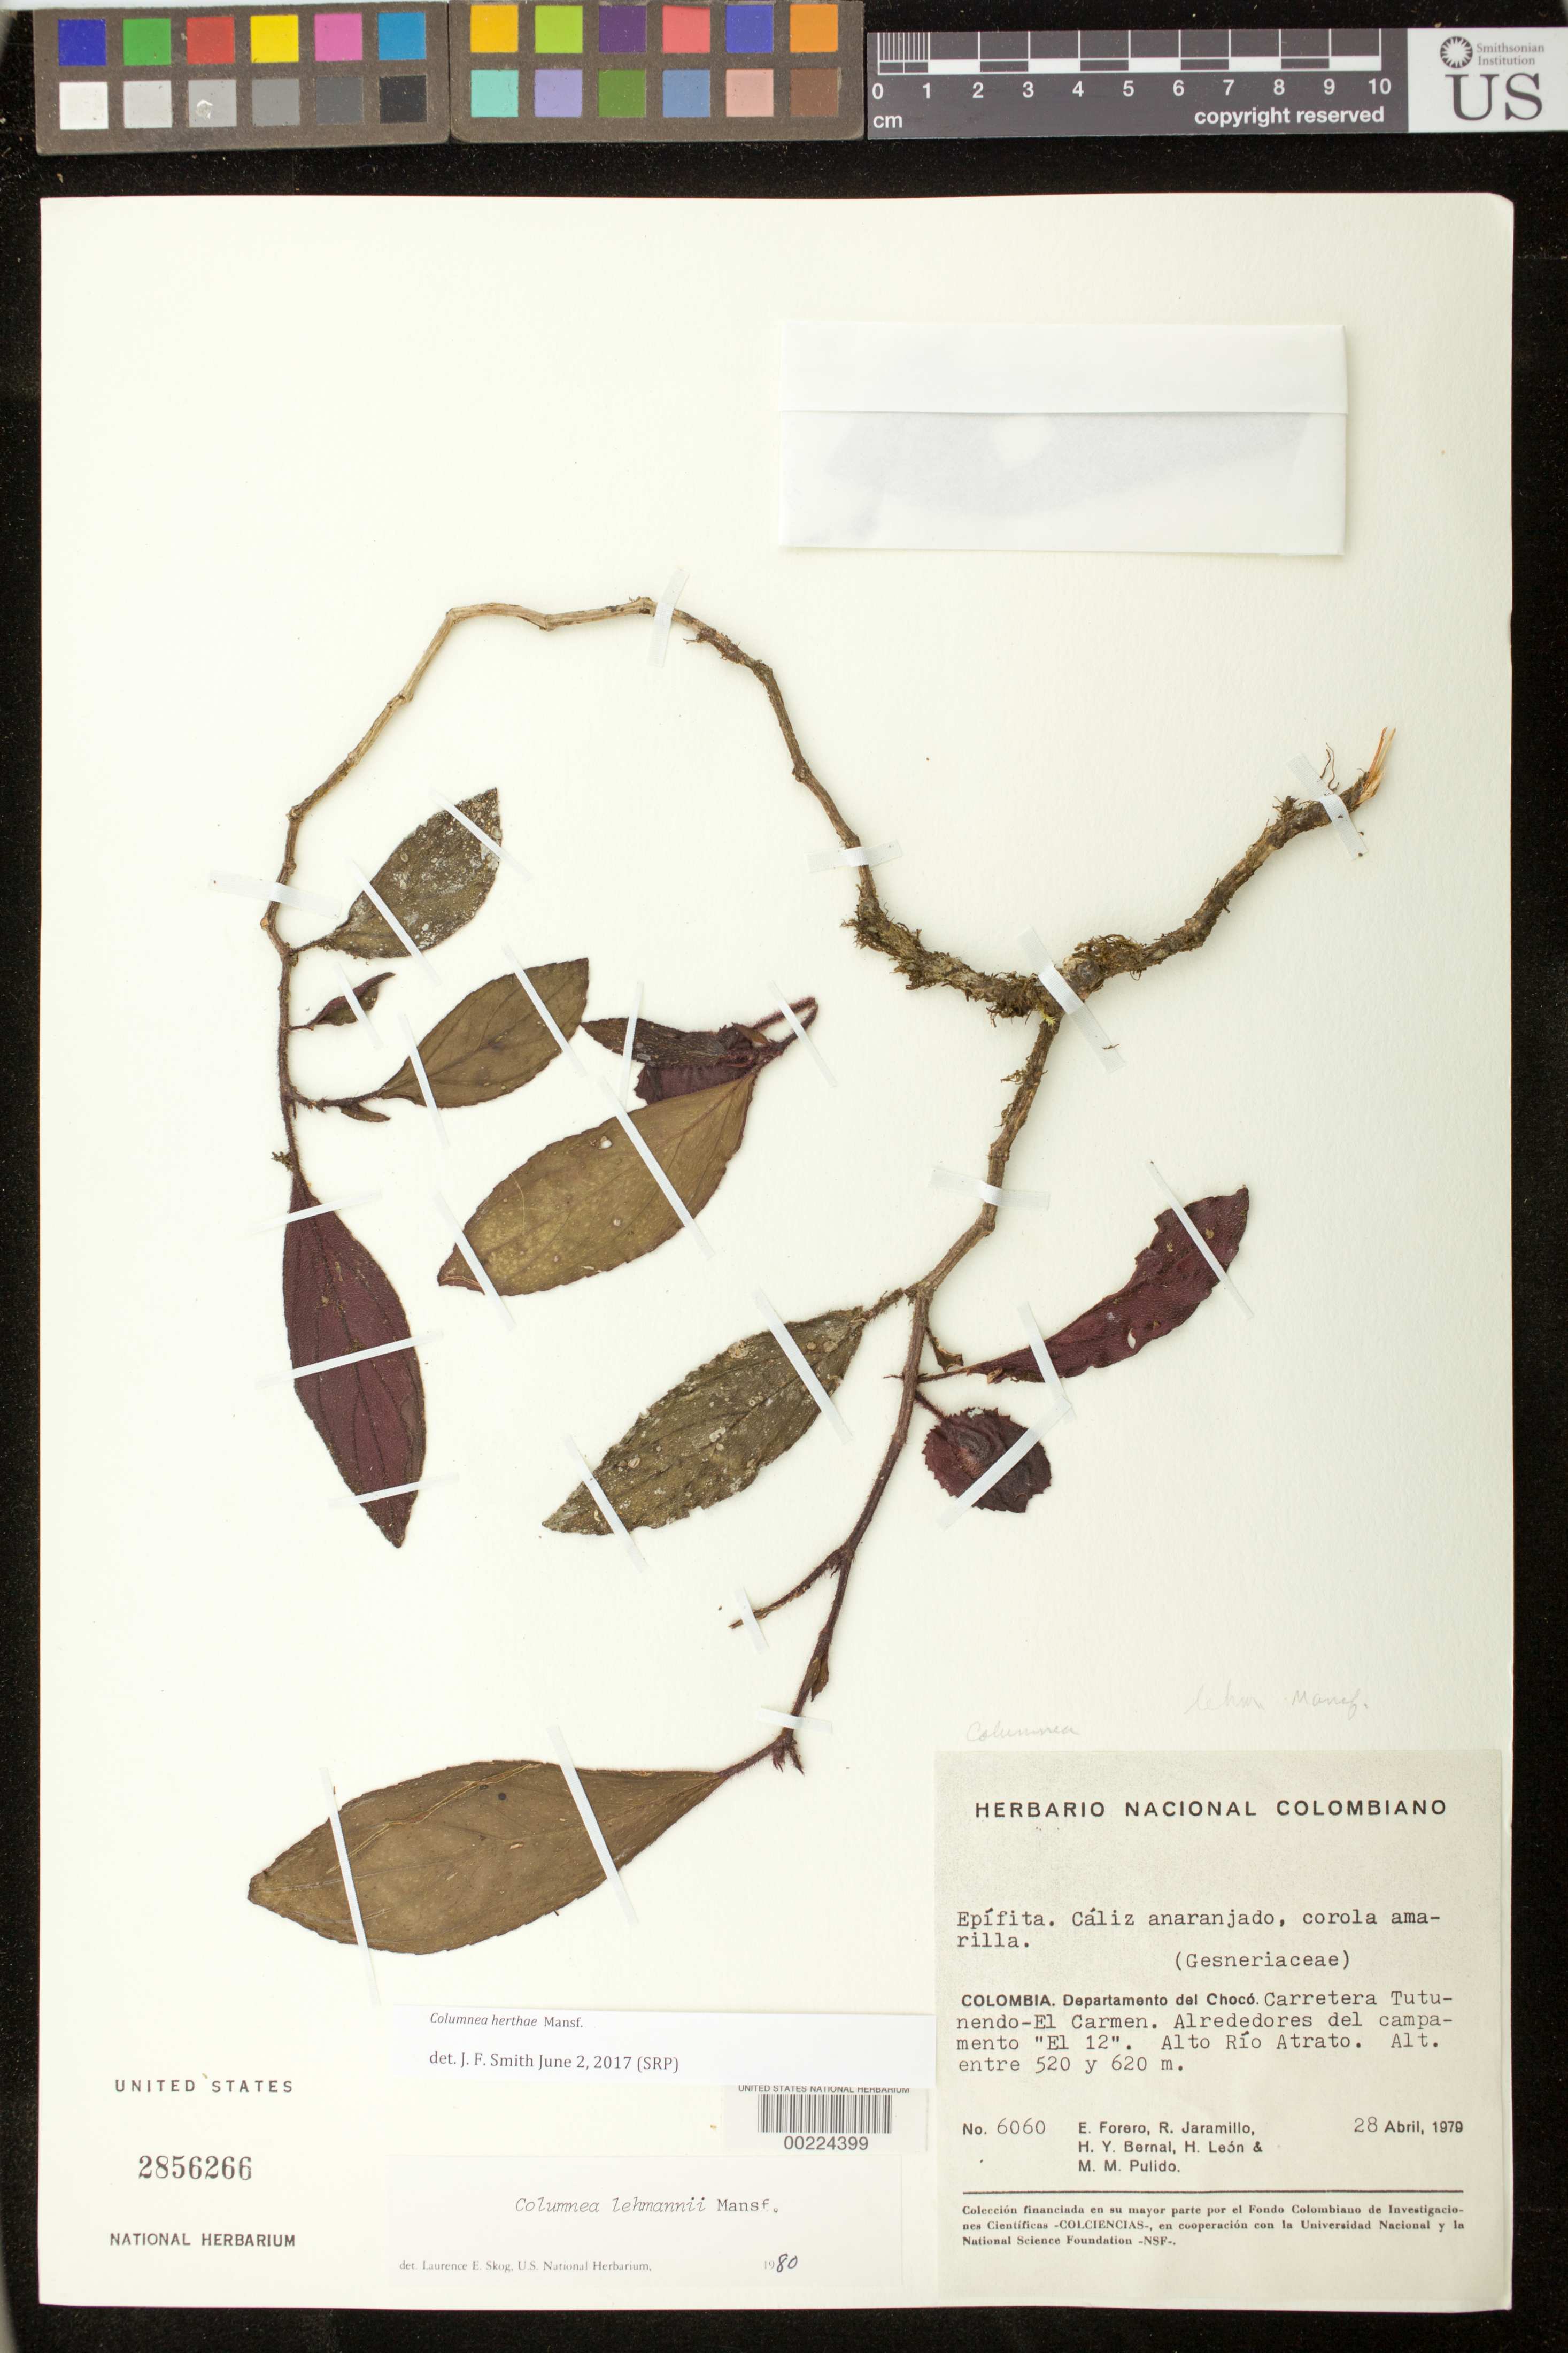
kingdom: Plantae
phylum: Tracheophyta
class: Magnoliopsida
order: Lamiales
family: Gesneriaceae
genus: Columnea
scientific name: Columnea lehmannii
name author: Mansf.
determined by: Clark, J. L.; Skog, Laurence E.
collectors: E. Forero, R. Jaramillo M., H. Y. Bernal, H. Leon & M. Pulido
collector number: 6060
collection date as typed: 28 Apr 1979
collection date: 1979-04-28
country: Colombia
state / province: Chocó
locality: Tutunendo-El Carmen highway, environs of camp "el 12", alto Rio Atrato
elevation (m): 520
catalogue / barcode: US 2856266